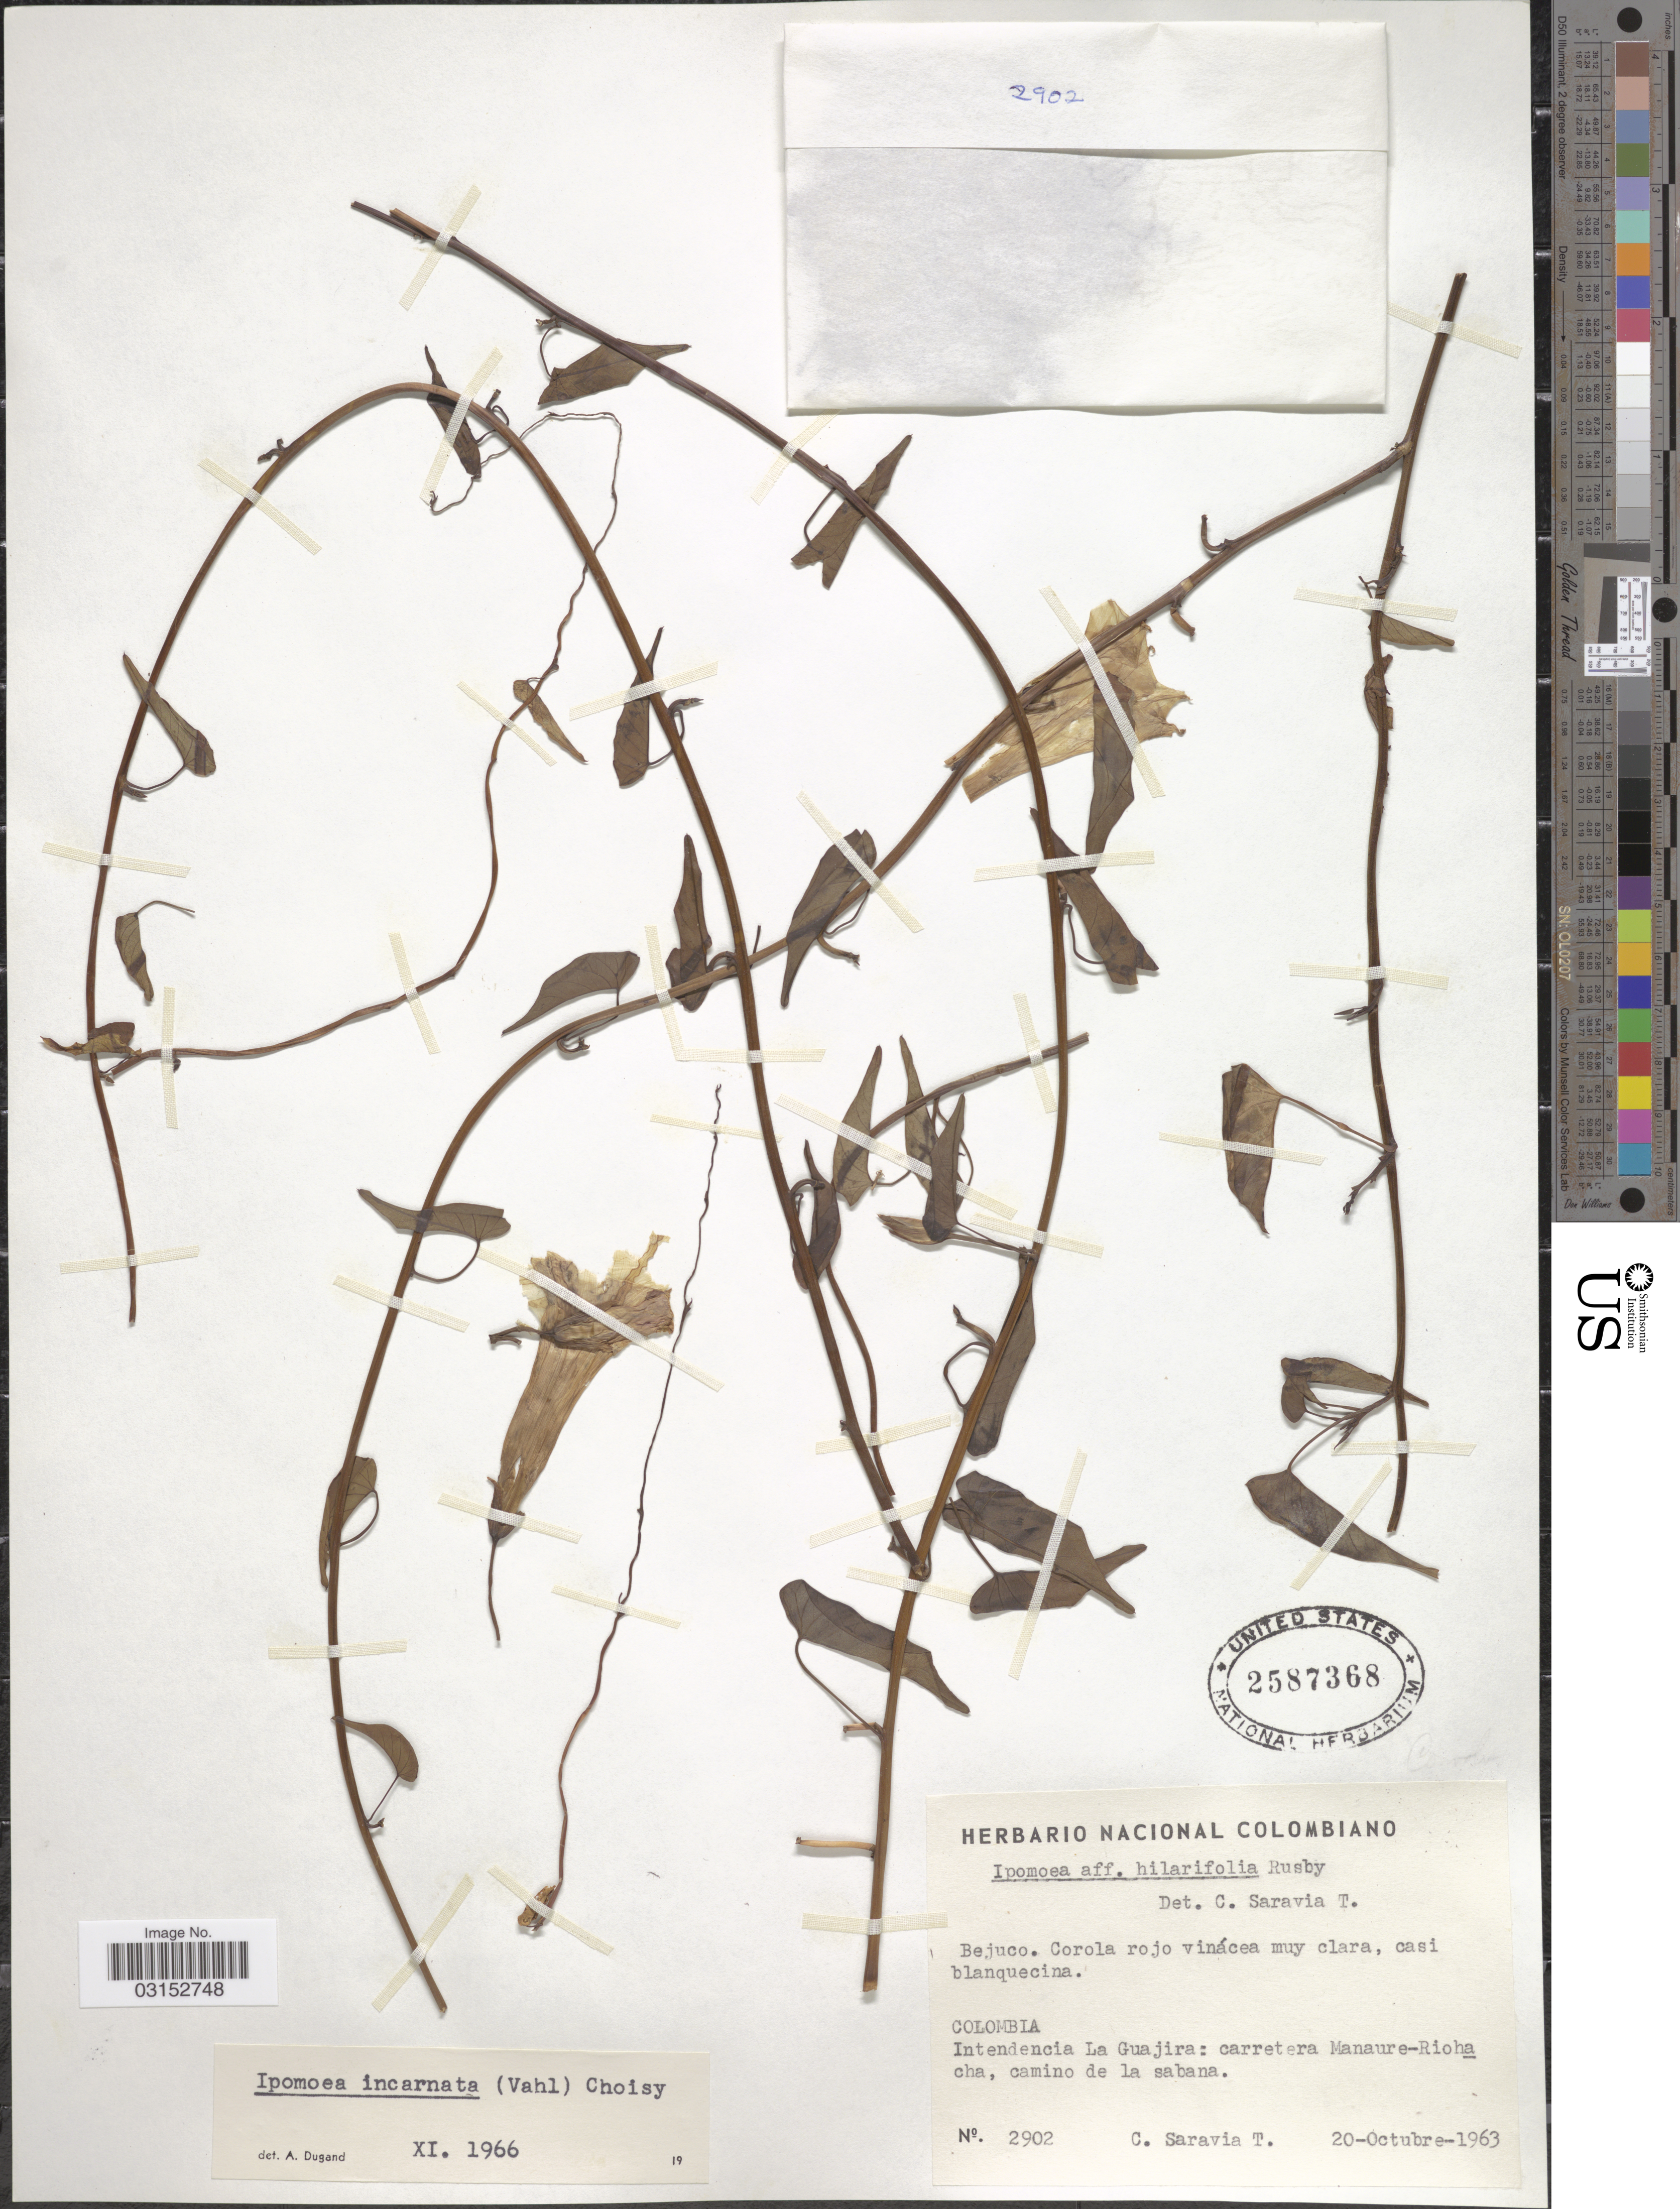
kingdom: Plantae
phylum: Tracheophyta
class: Magnoliopsida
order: Solanales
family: Convolvulaceae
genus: Ipomoea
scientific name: Ipomoea incarnata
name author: (Vahl) Choisy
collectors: C. Saravia T.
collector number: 2902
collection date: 1963-10-20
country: Colombia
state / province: La Guajira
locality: Intendencia La Guajira: carretera Manaure-Riohacha, camino de la sabana.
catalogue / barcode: US 2587368